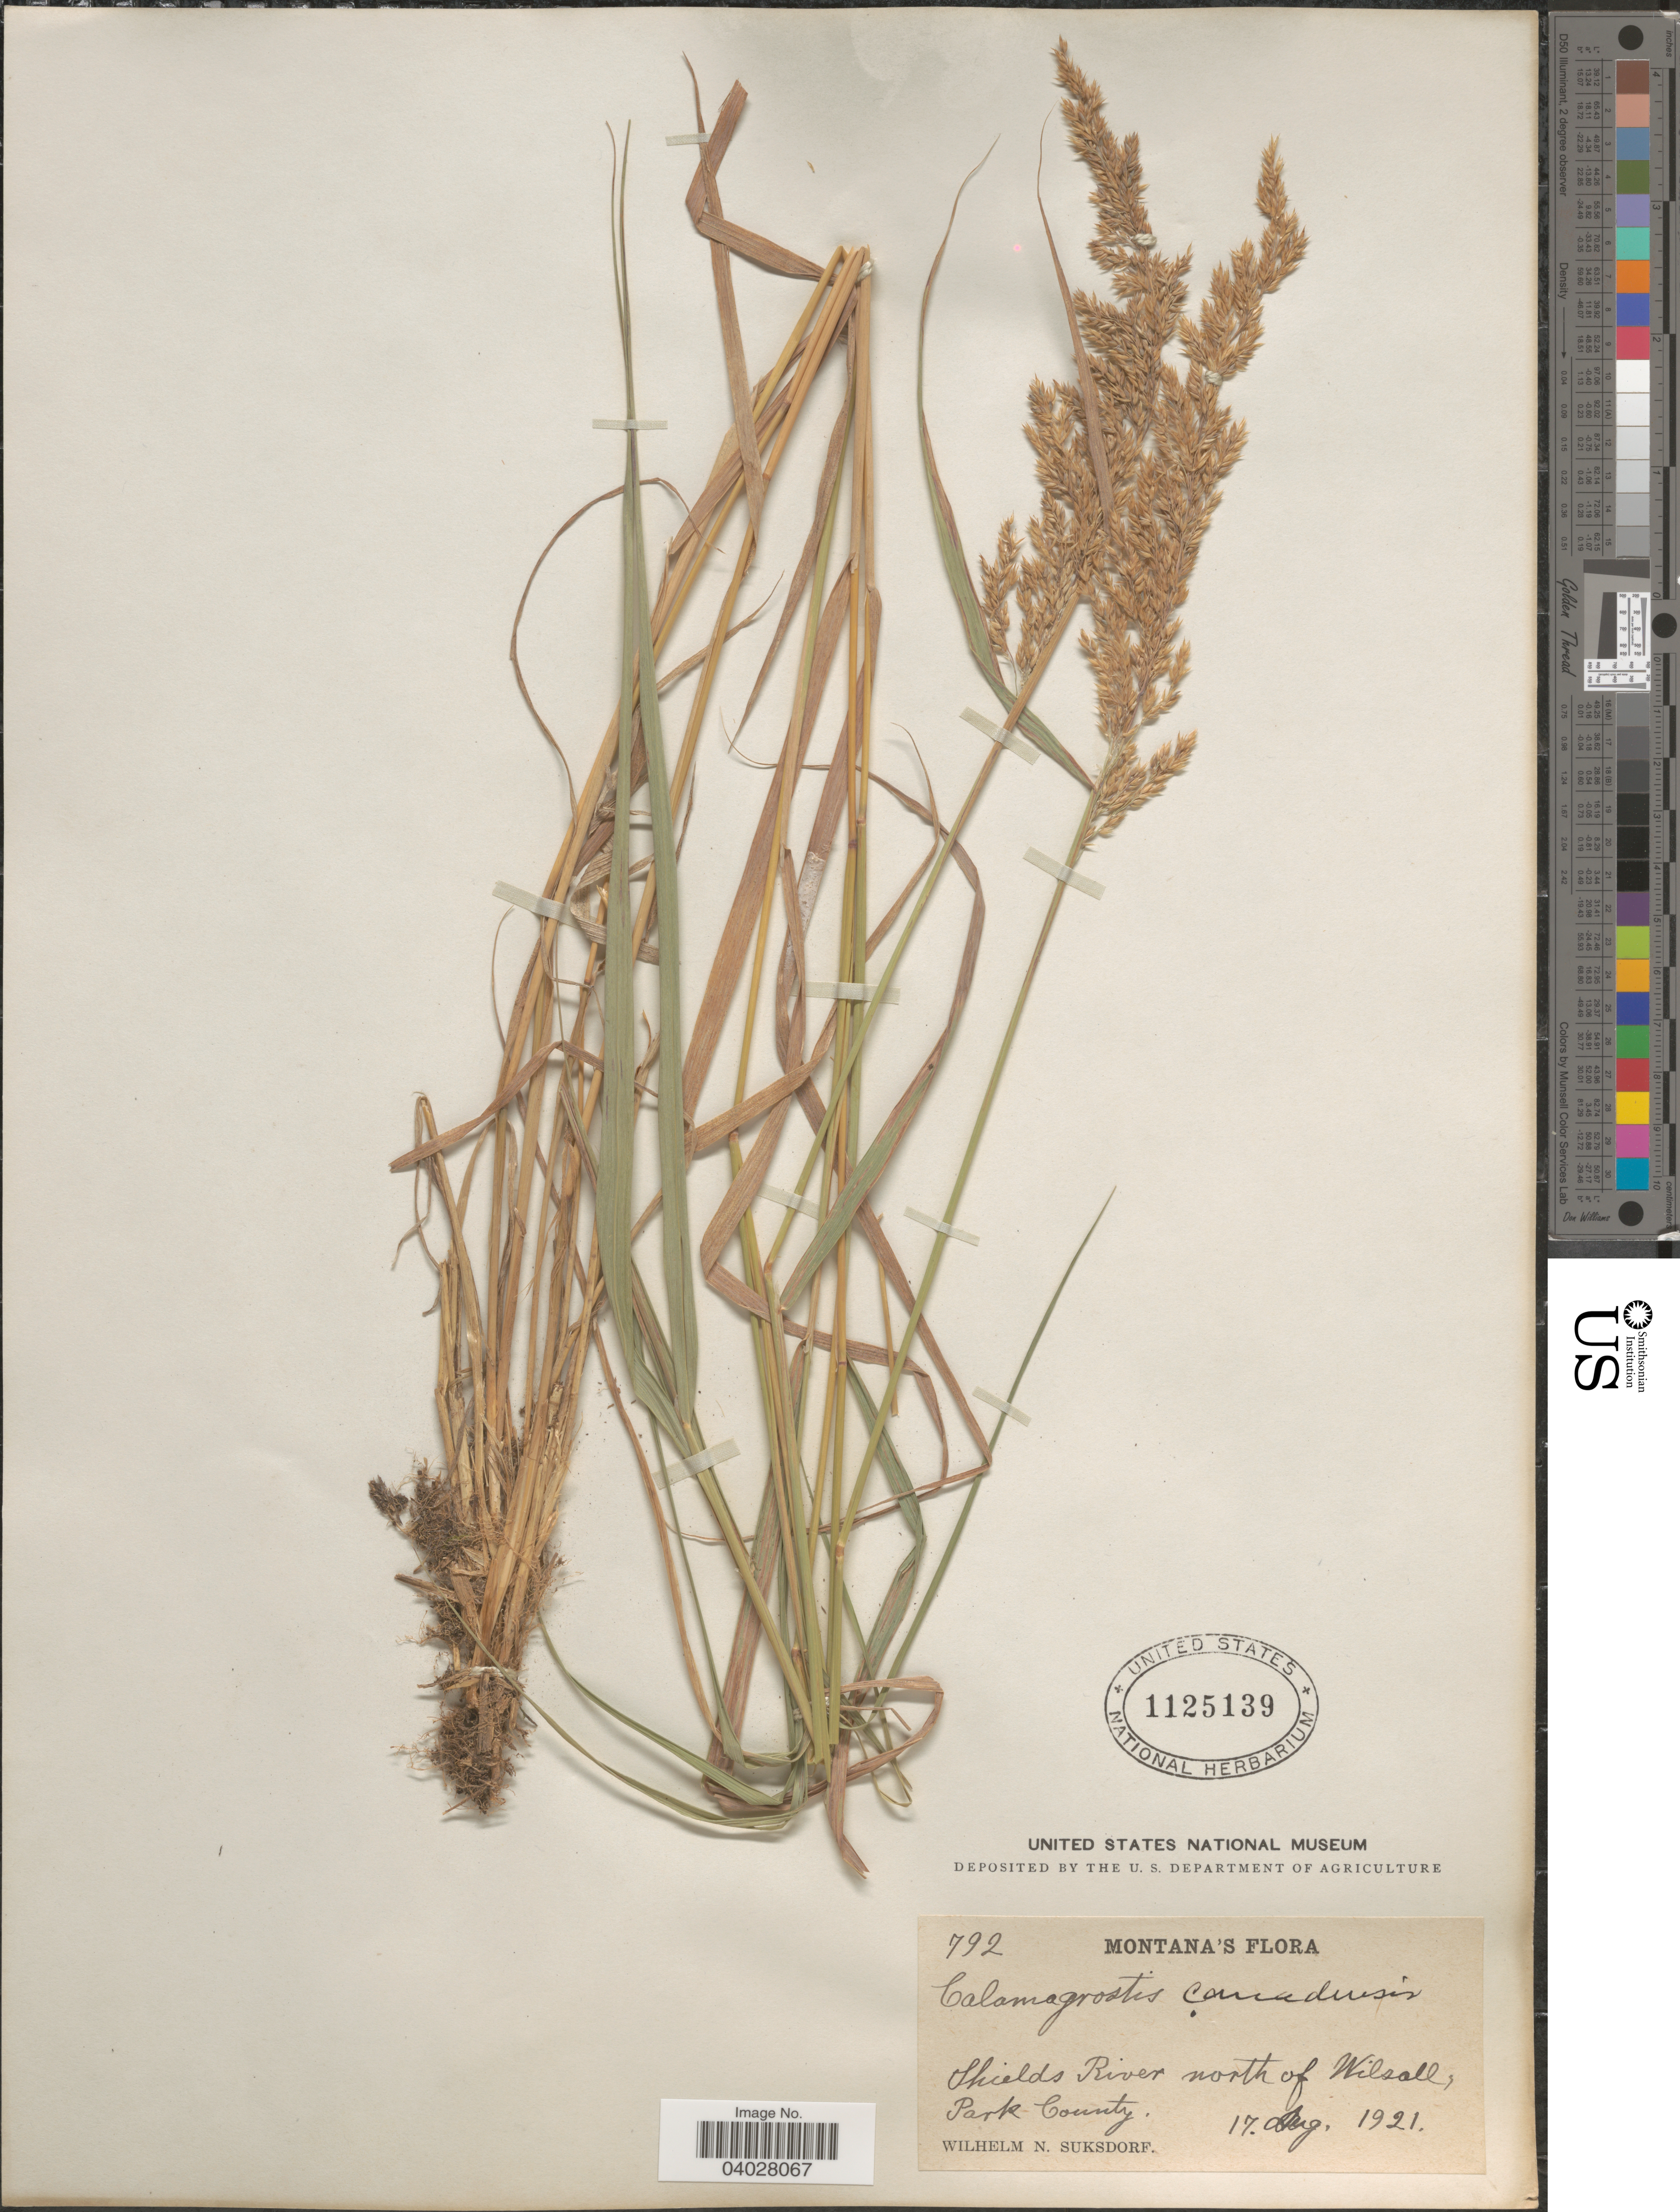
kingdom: Plantae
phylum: Tracheophyta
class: Liliopsida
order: Poales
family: Poaceae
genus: Calamagrostis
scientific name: Calamagrostis canadensis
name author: (Michx.) P. Beauv.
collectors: W. N. Suksdorf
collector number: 792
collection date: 1921-08-17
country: United States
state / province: Montana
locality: Shields River north of Wilsall, Park County.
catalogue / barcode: US 1125139